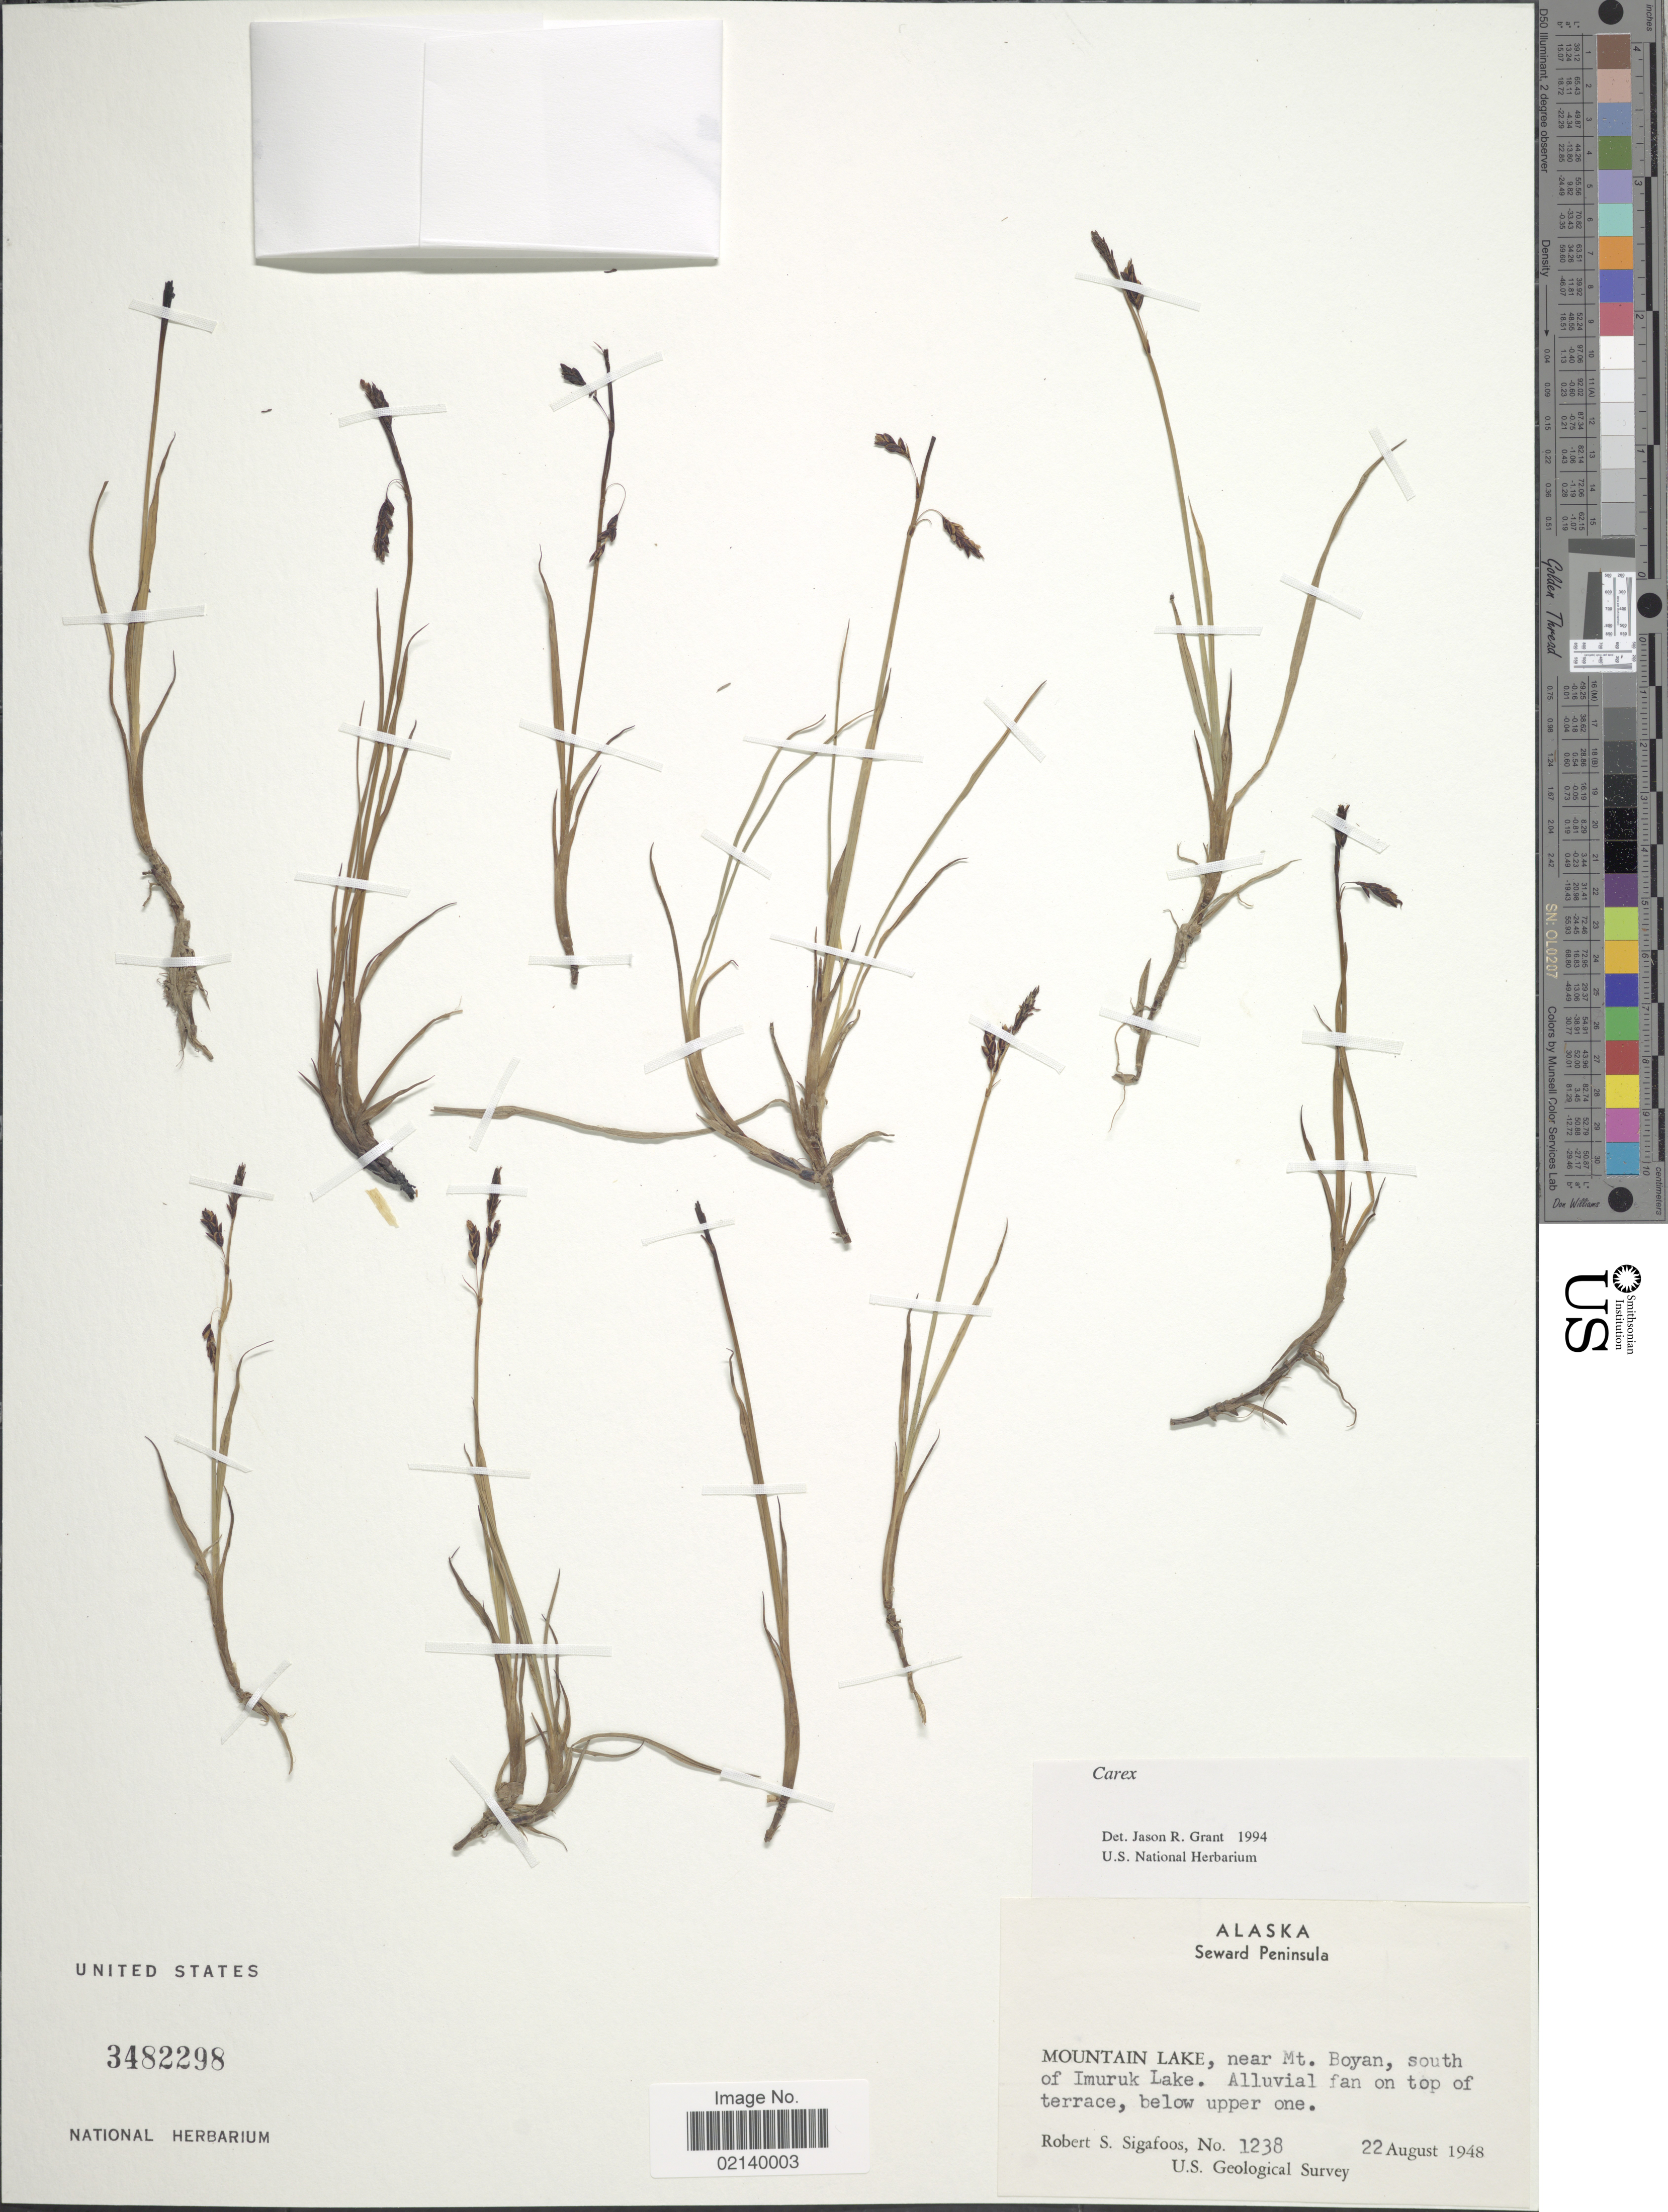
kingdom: Plantae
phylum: Tracheophyta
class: Liliopsida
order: Poales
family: Cyperaceae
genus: Carex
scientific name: Carex sp.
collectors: R. Sigafoos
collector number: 1238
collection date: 1948-08-22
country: United States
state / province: Alaska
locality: Seward Peninsula, Mountain Lake, near Mt. Boyan, south of Imuruk Lake, alluvial fan on top of terrace, below upper one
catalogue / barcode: US 3482298